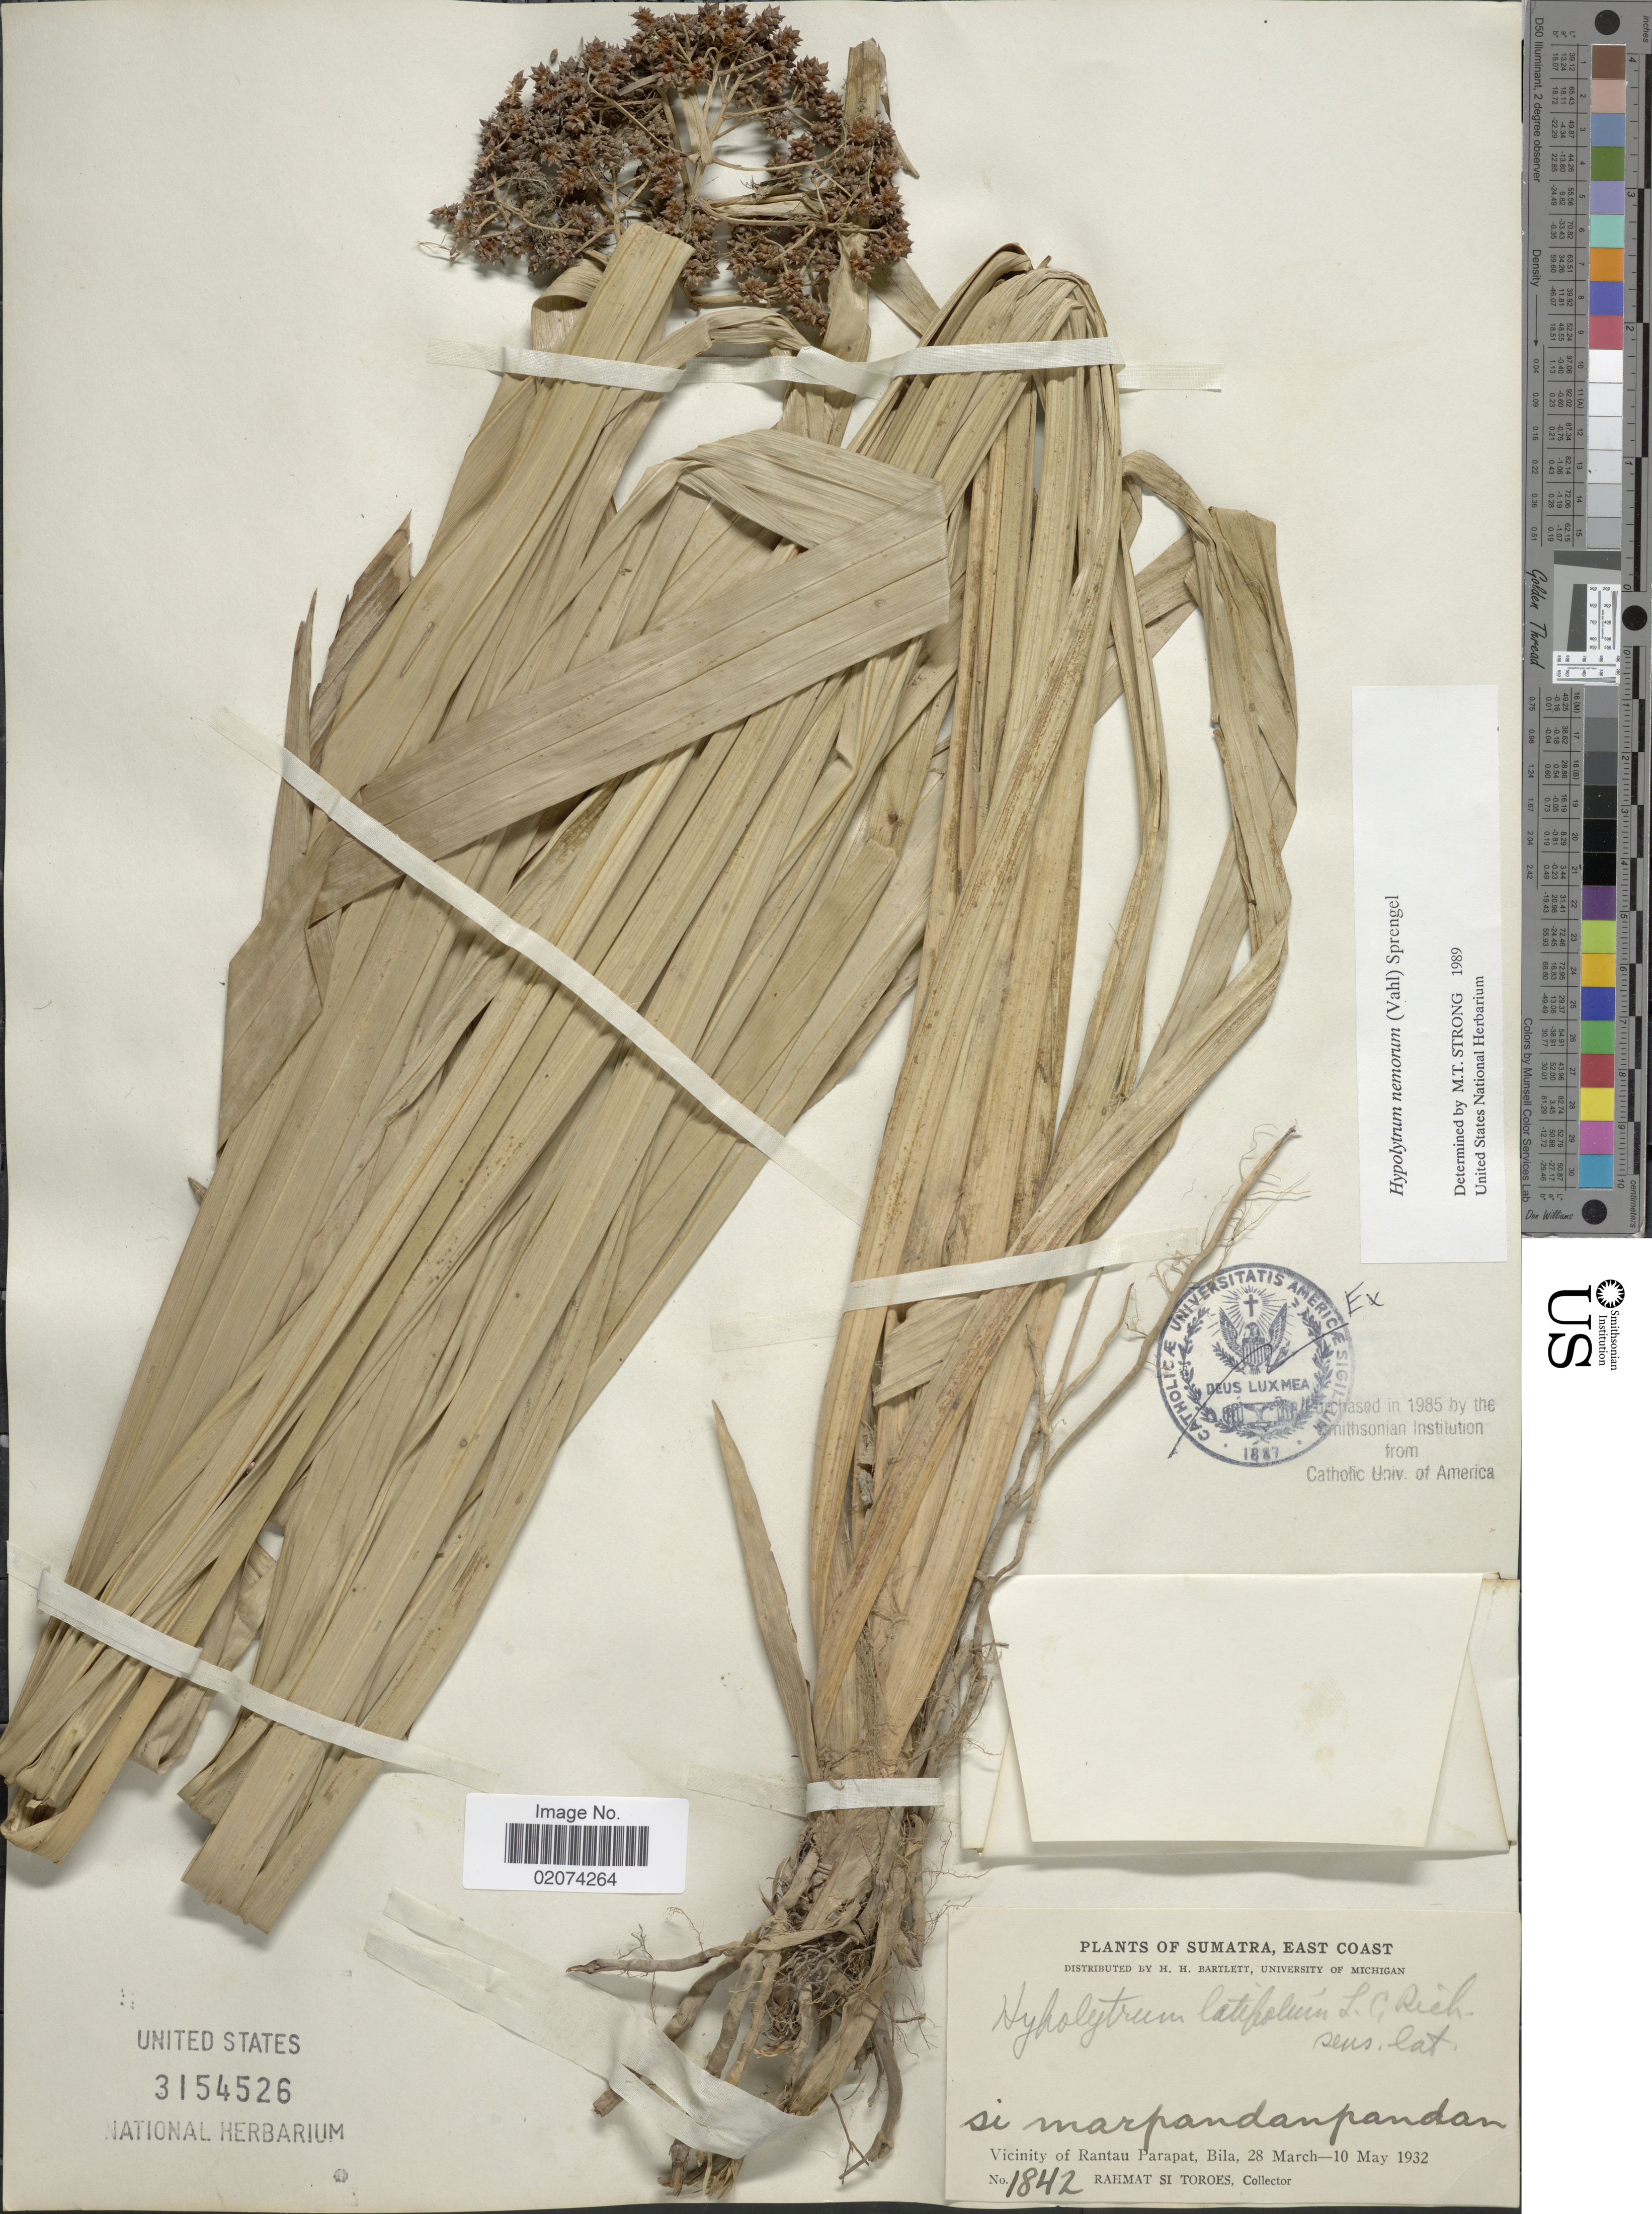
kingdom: Plantae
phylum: Tracheophyta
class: Liliopsida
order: Poales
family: Cyperaceae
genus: Hypolytrum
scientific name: Hypolytrum nemorum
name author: (Vahl) Spreng.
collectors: Rahmat Si Boeea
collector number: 1842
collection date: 1932-03-28/1932-05-10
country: Indonesia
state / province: Sumatra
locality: East Coast, si marpandanpandan. Vicinity of Rantau Parapat, Bila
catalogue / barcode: US 3154526